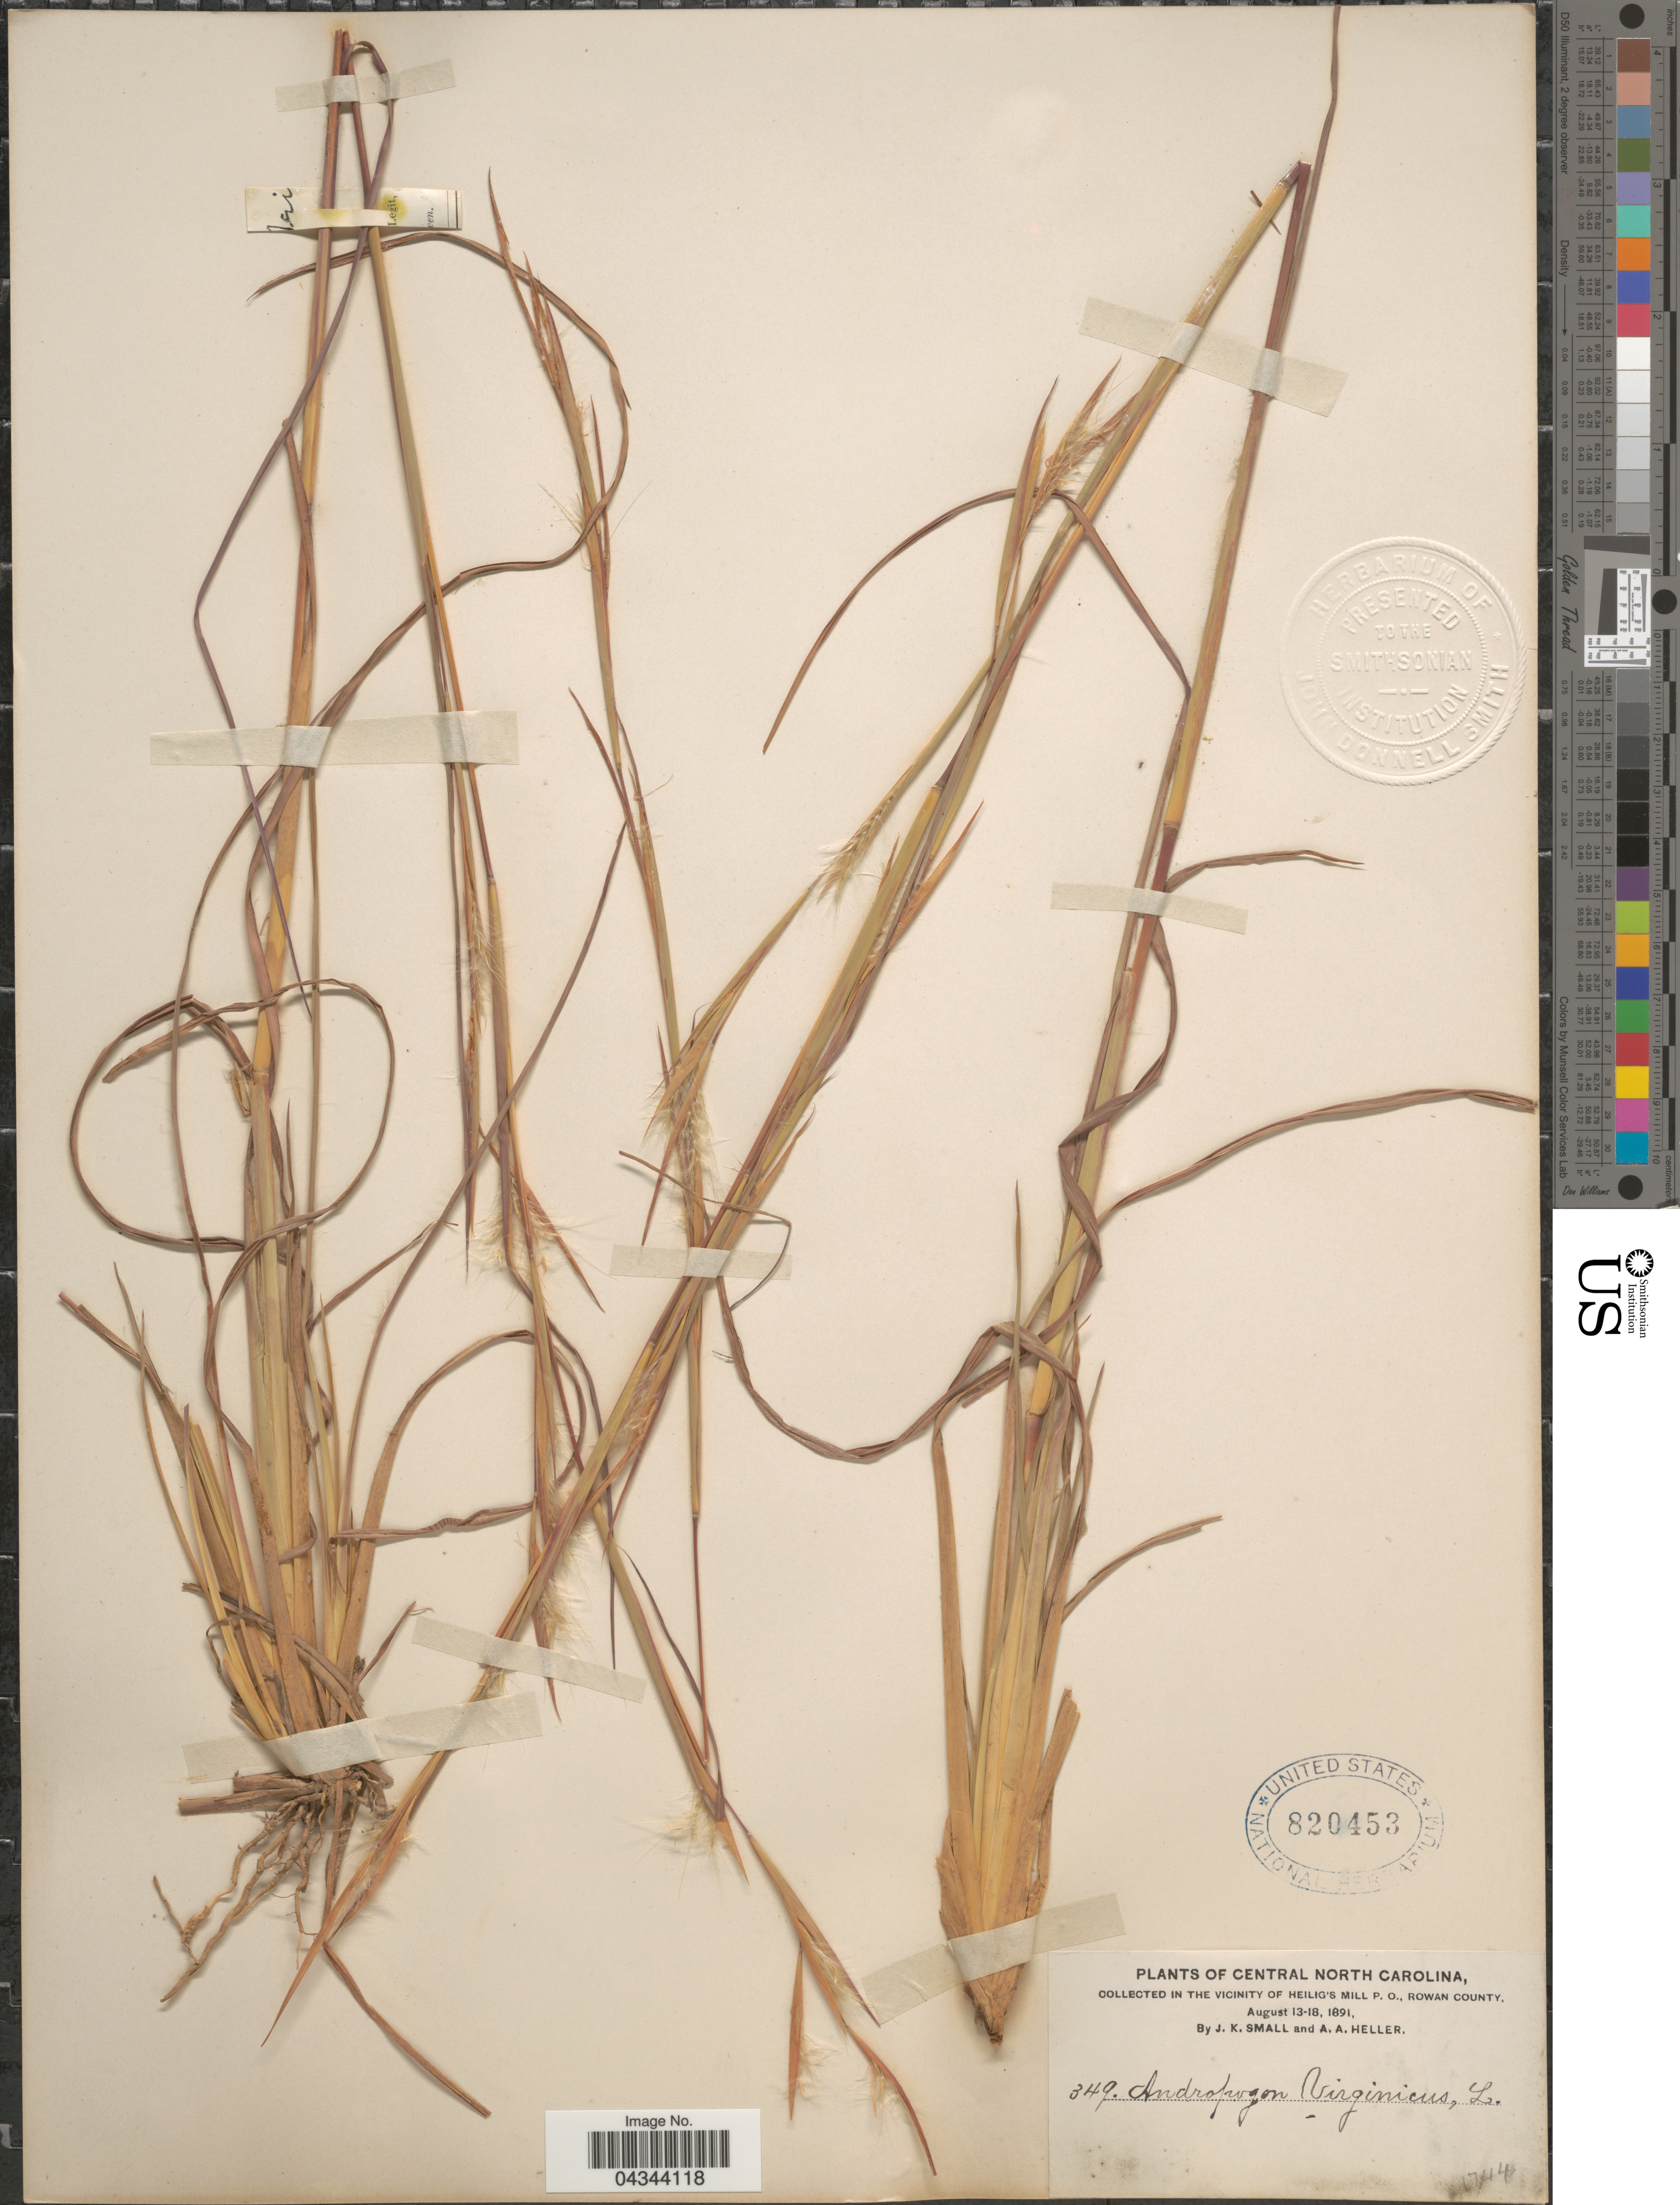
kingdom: Plantae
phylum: Tracheophyta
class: Liliopsida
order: Poales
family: Poaceae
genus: Andropogon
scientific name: Andropogon virginicus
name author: L.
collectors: J. K. Small & A. A. Heller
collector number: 349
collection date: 1891-08-13/1891-08-18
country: United States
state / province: North Carolina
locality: Central North Carolina. In the vicinity of Heilig's Mill P. O., Rowan County.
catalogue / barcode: US 820453